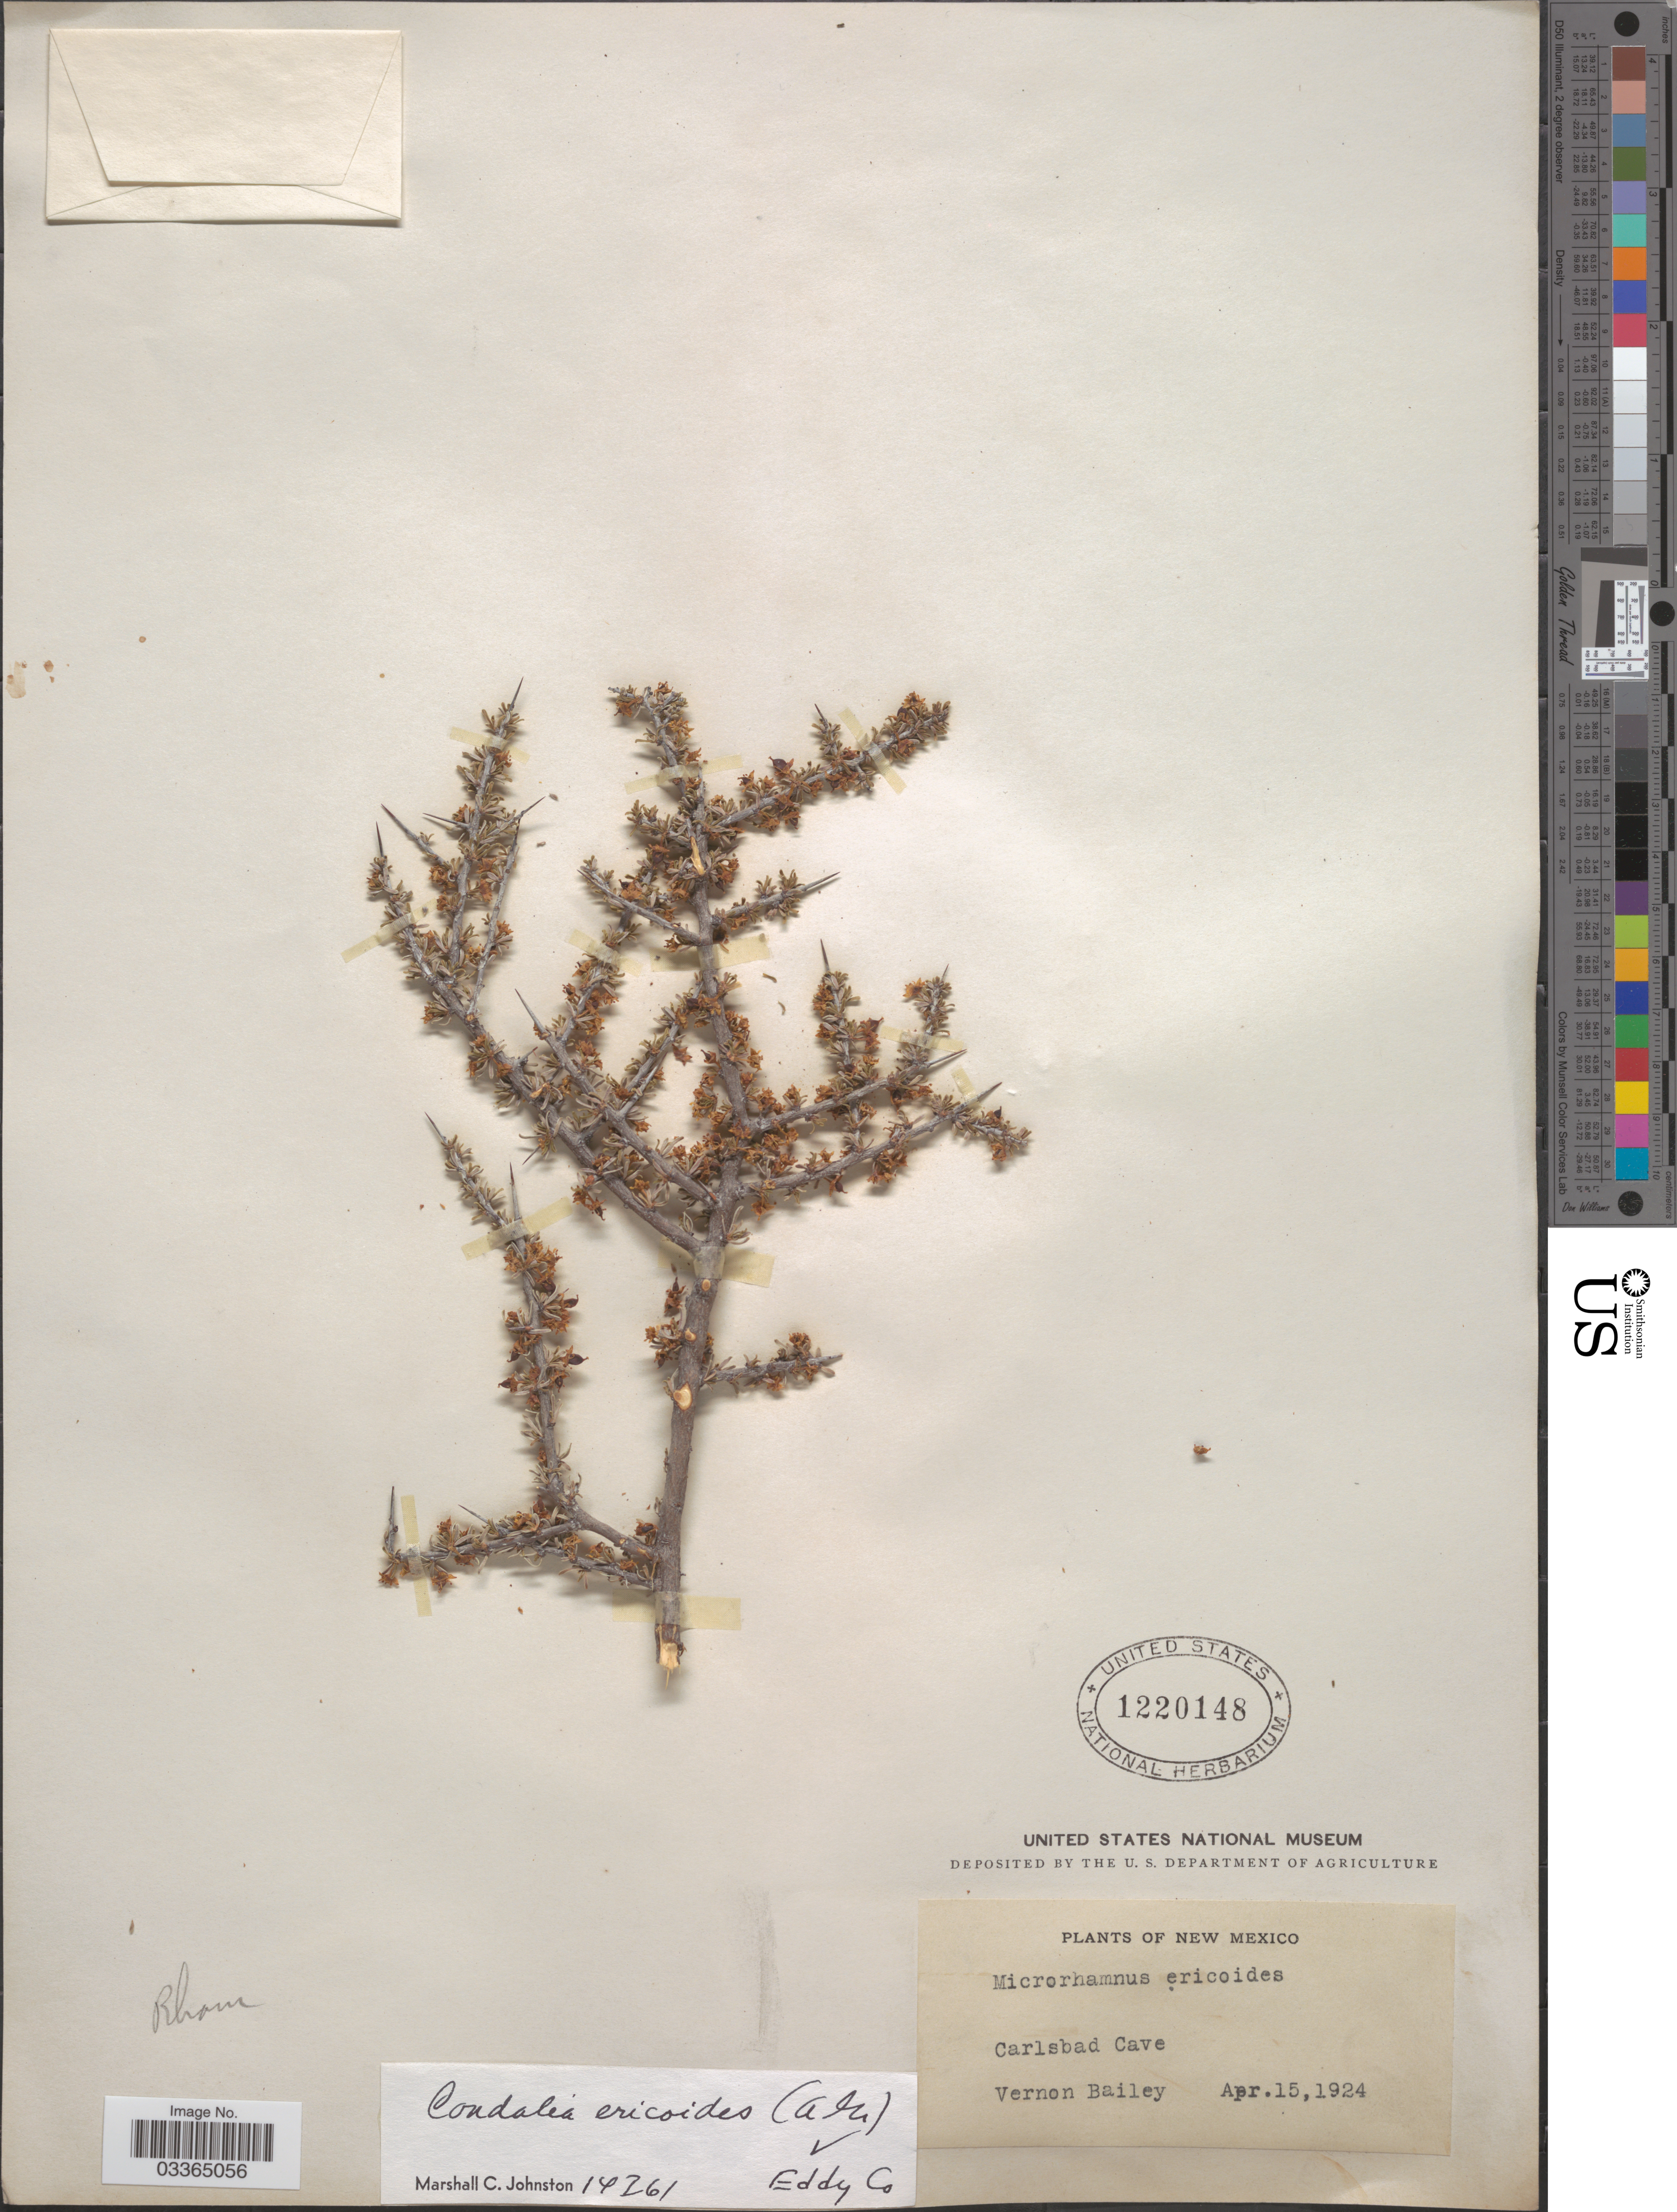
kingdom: Plantae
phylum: Tracheophyta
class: Magnoliopsida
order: Rosales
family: Rhamnaceae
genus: Condalia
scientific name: Condalia ericoides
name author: (A. Gray) M.C. Johnst.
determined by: Johnston, Marshall C.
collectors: V. O. Bailey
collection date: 1924-04-15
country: United States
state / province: New Mexico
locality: Carlsbad Cave.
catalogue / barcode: US 1220148